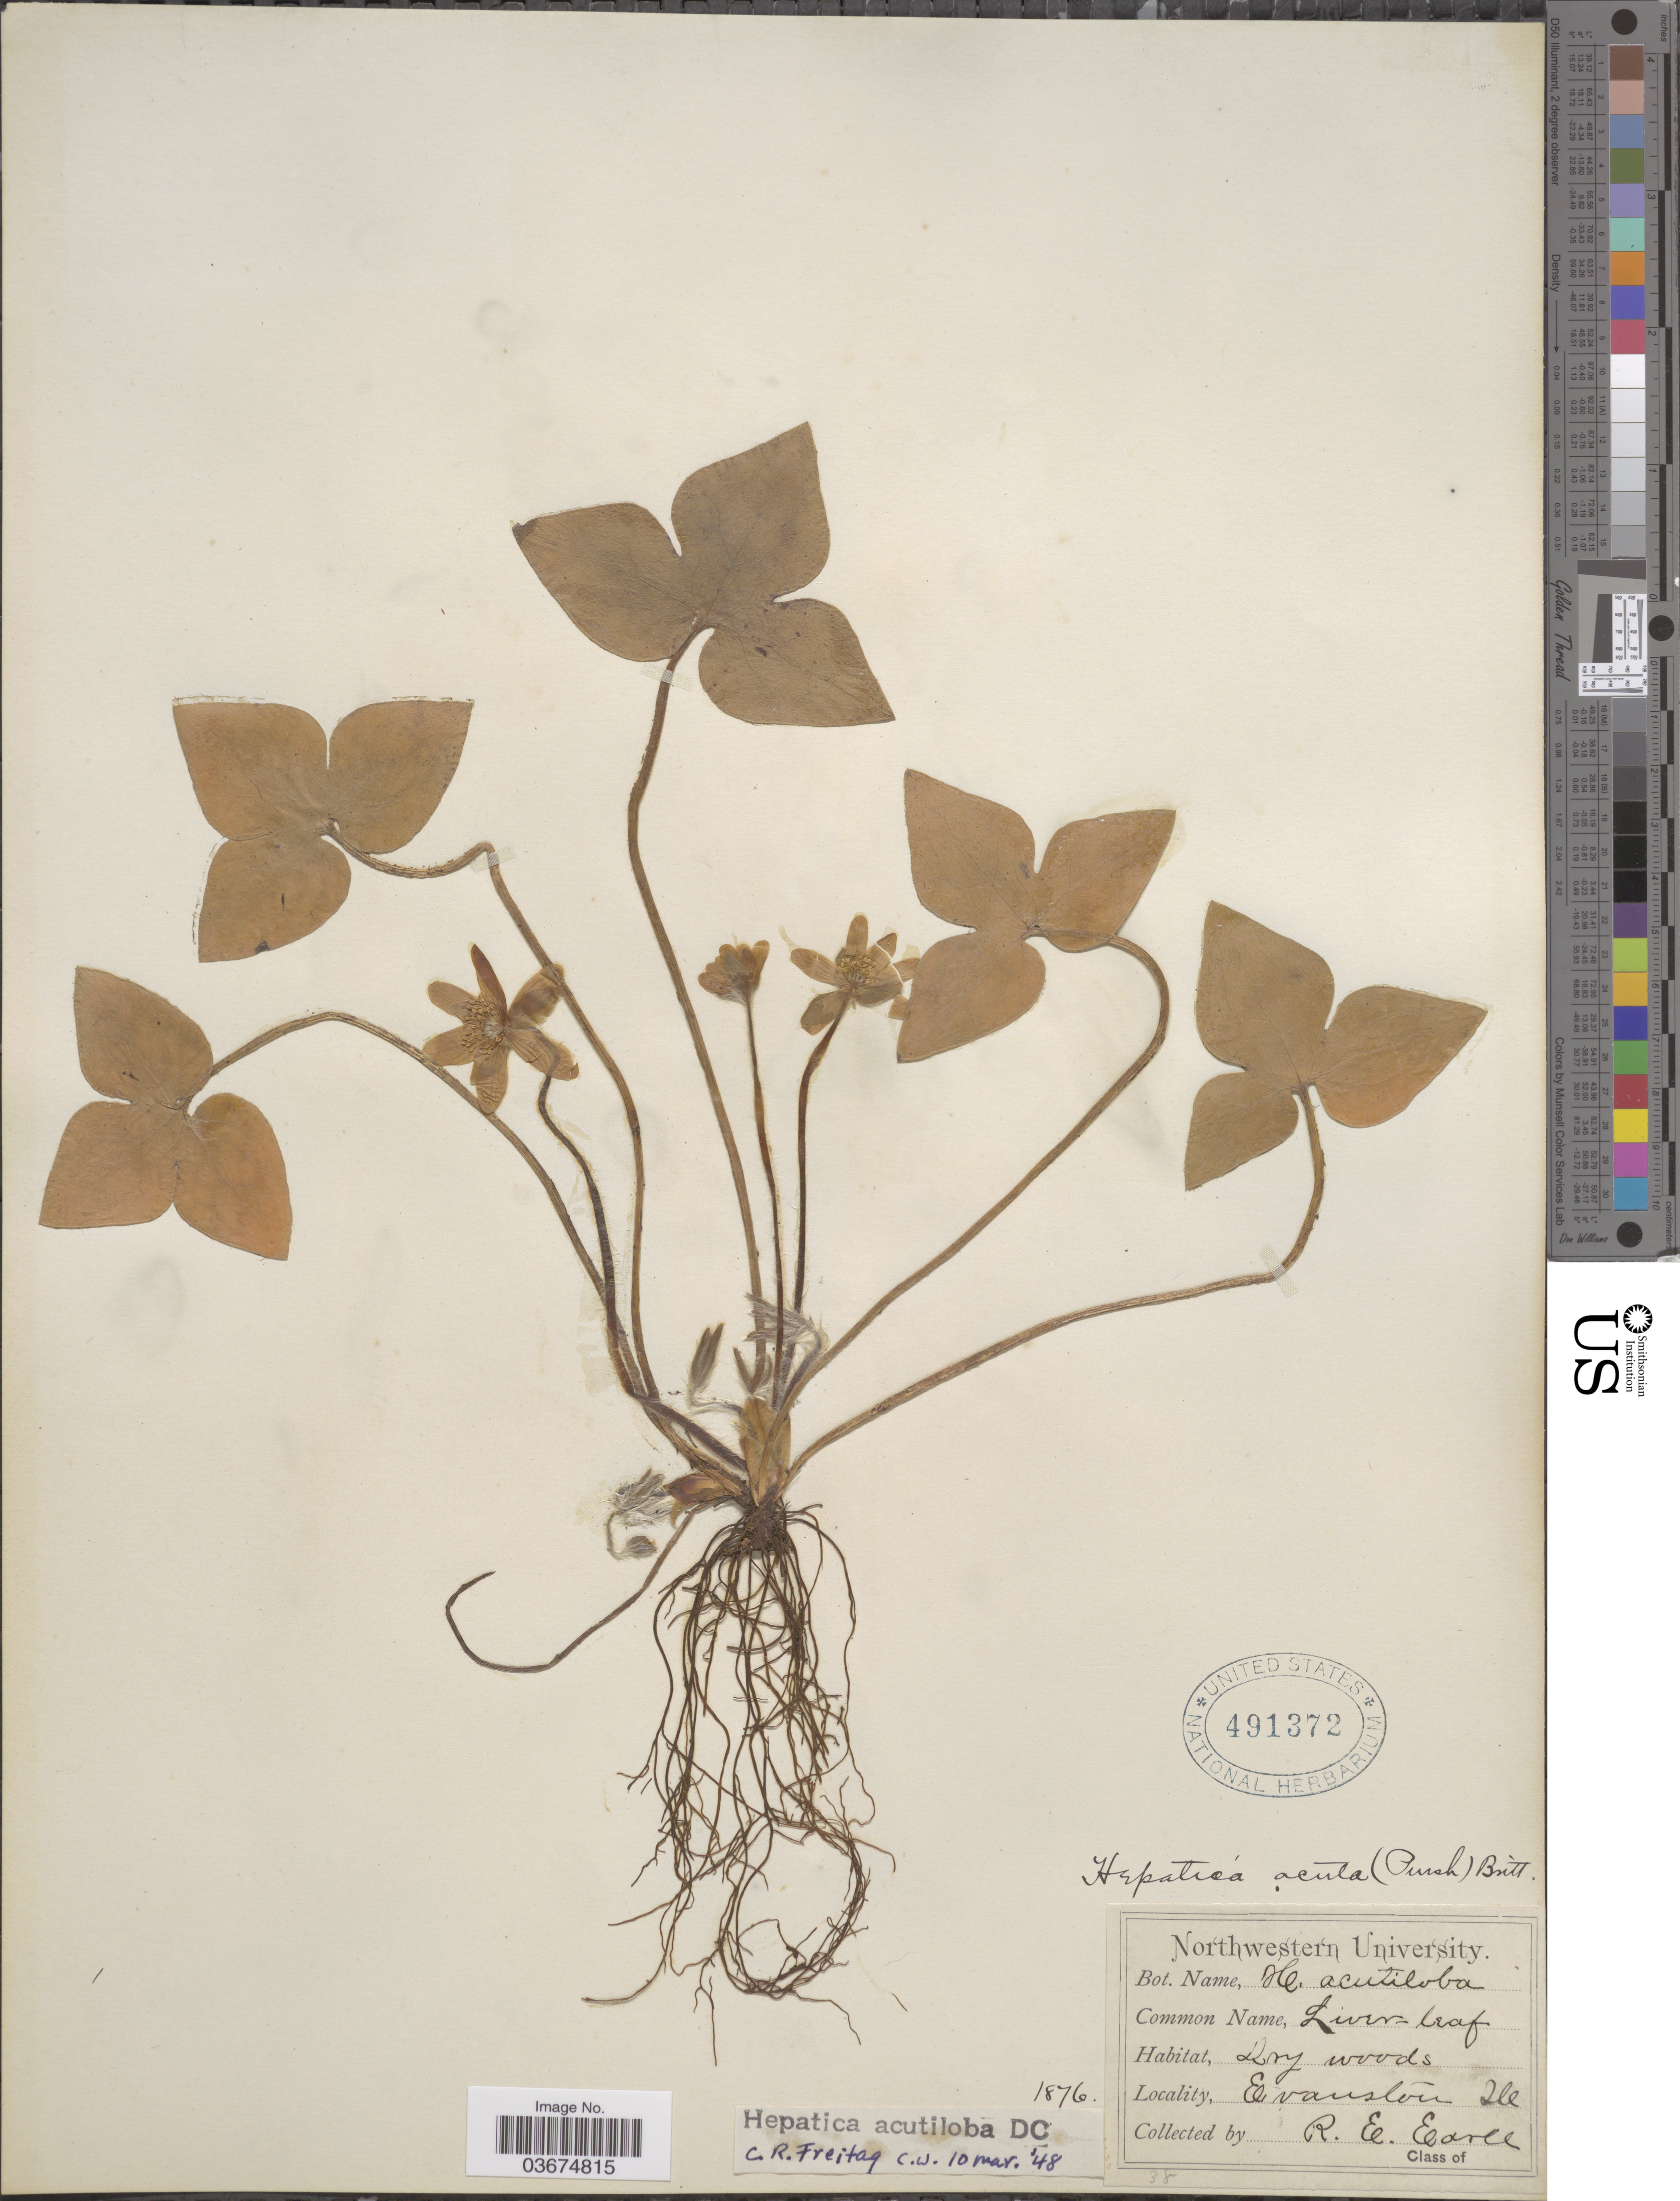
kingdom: Plantae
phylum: Tracheophyta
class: Magnoliopsida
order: Ranunculales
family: Ranunculaceae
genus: Hepatica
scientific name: Hepatica acutiloba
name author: DC.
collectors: R. Earll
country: United States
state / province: Illinois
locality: Evanston.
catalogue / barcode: US 491372